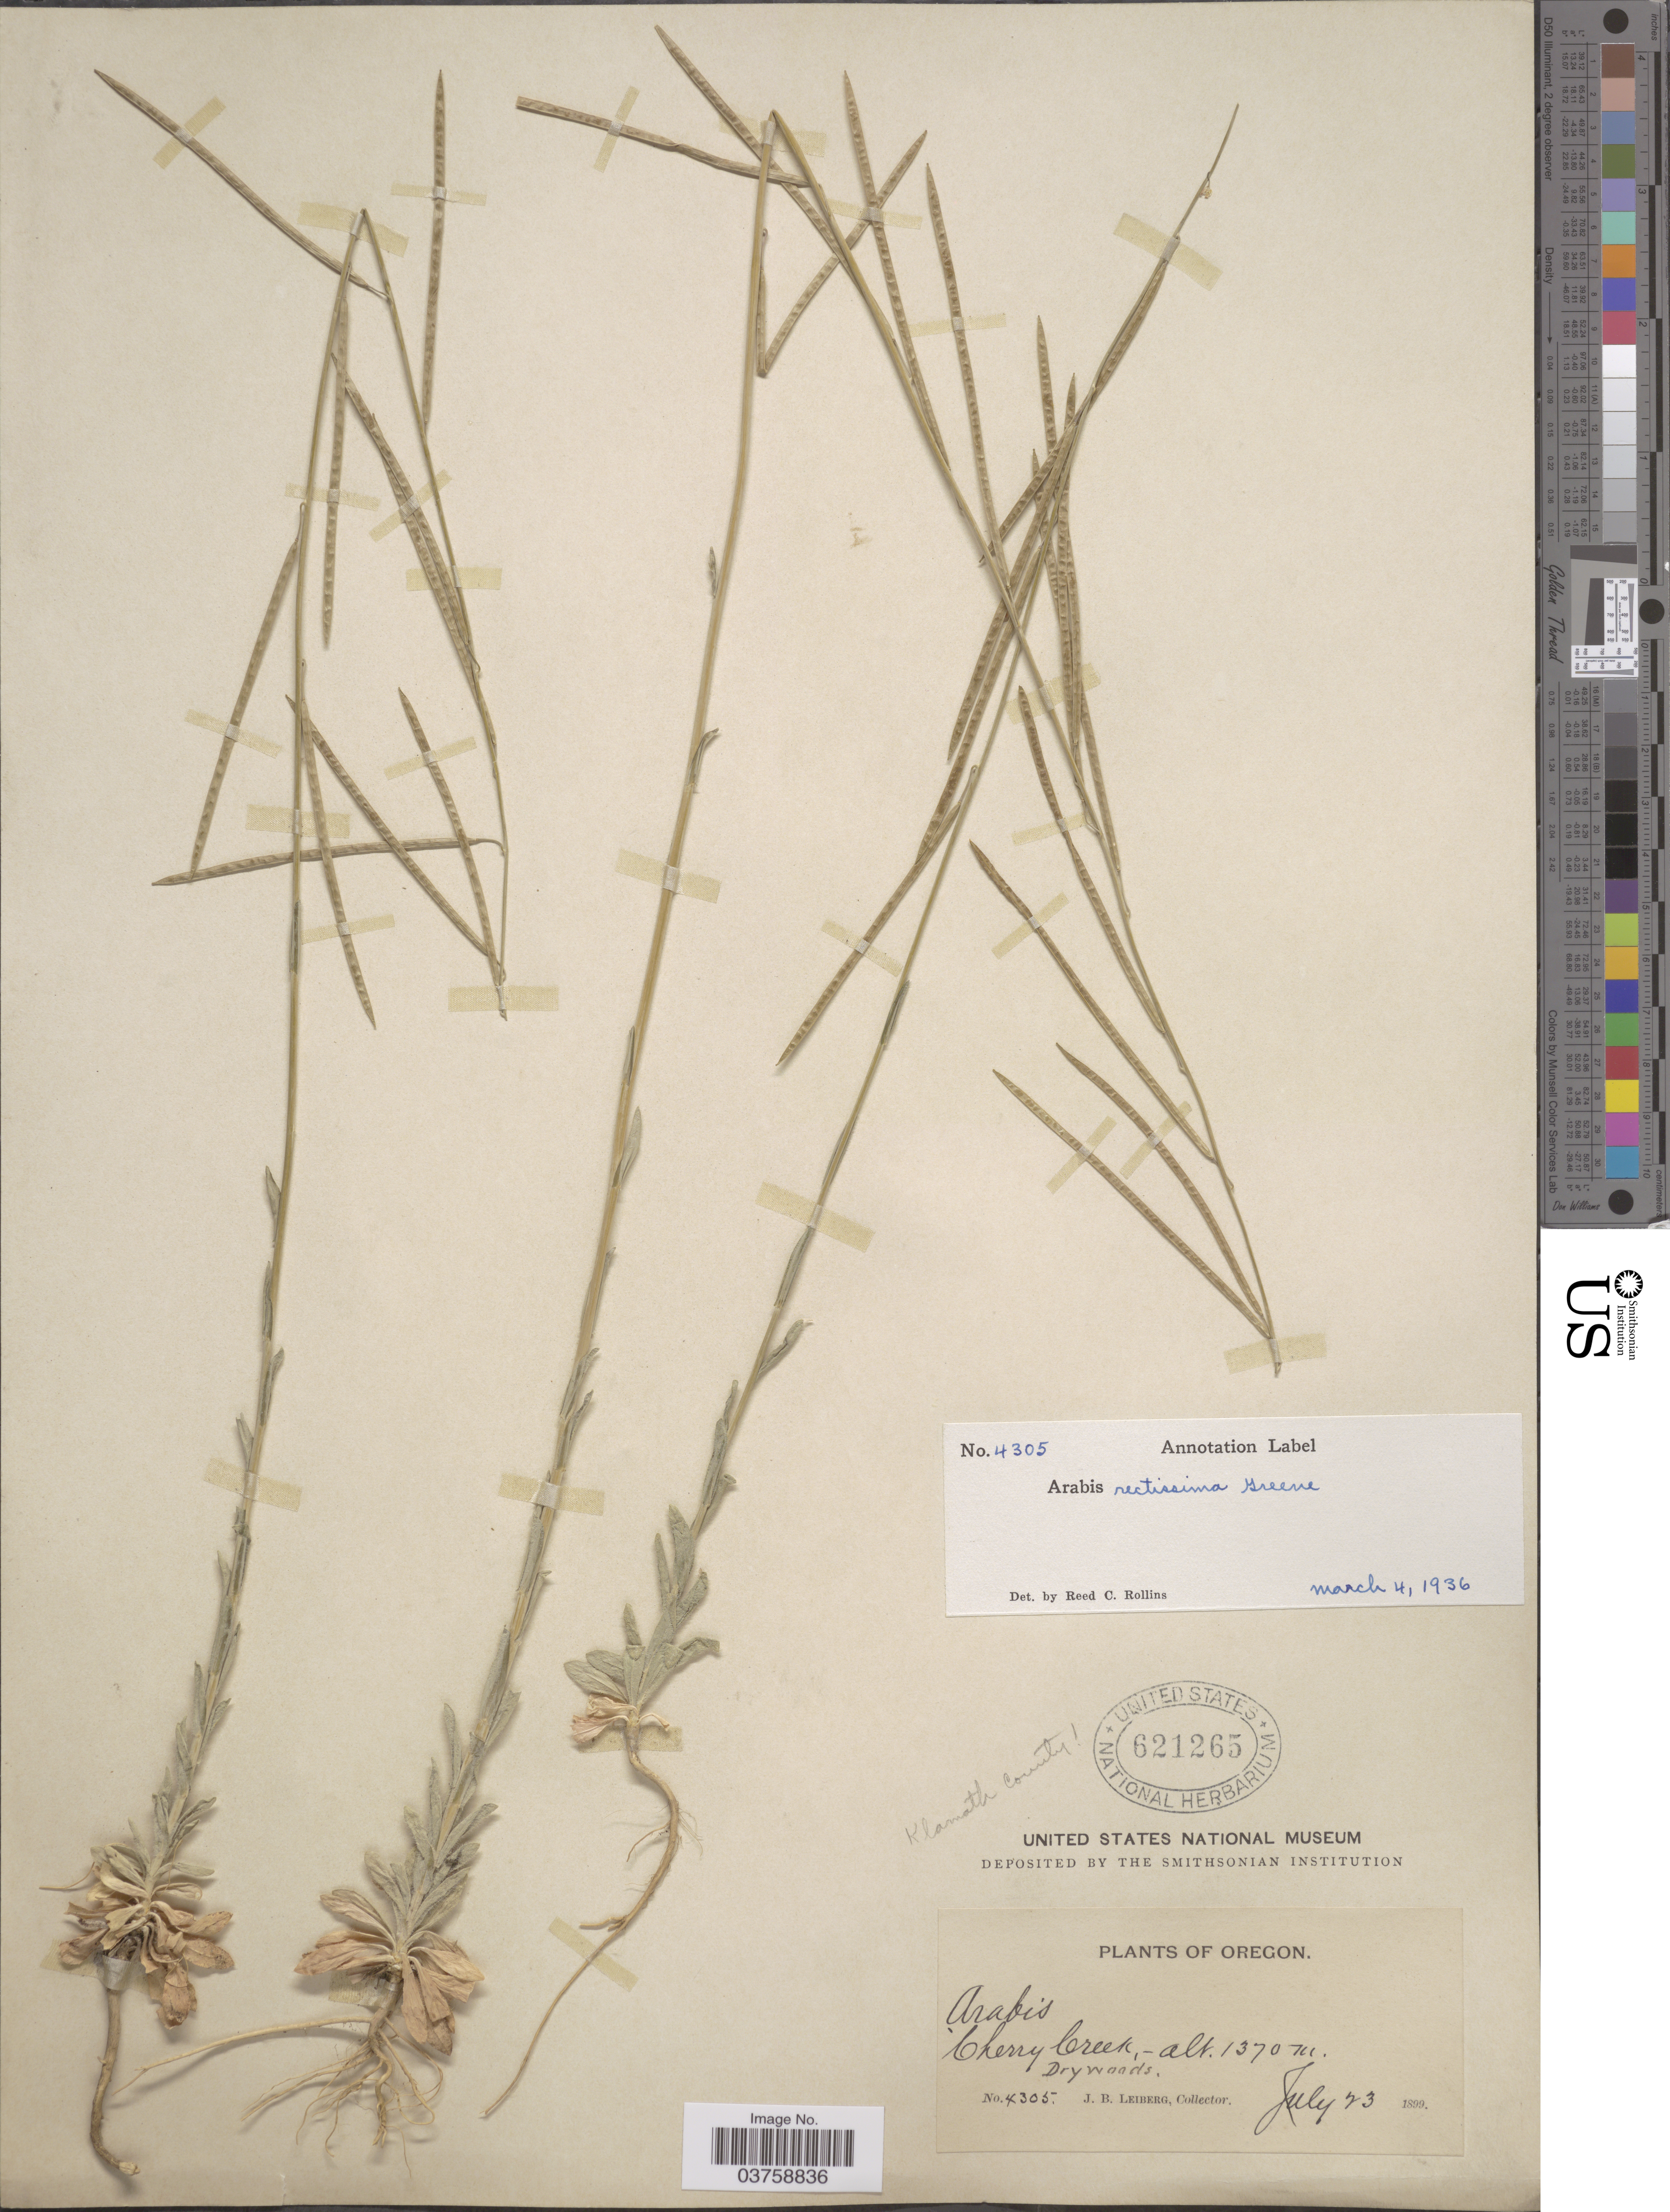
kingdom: Plantae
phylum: Tracheophyta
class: Magnoliopsida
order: Brassicales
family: Brassicaceae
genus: Arabis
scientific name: Arabis rectissima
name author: Greene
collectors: J. B. Leiberg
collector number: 4305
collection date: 1899-07-23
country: United States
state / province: Oregon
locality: Klamath County. Cherry Creek.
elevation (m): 1370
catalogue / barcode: US 621265